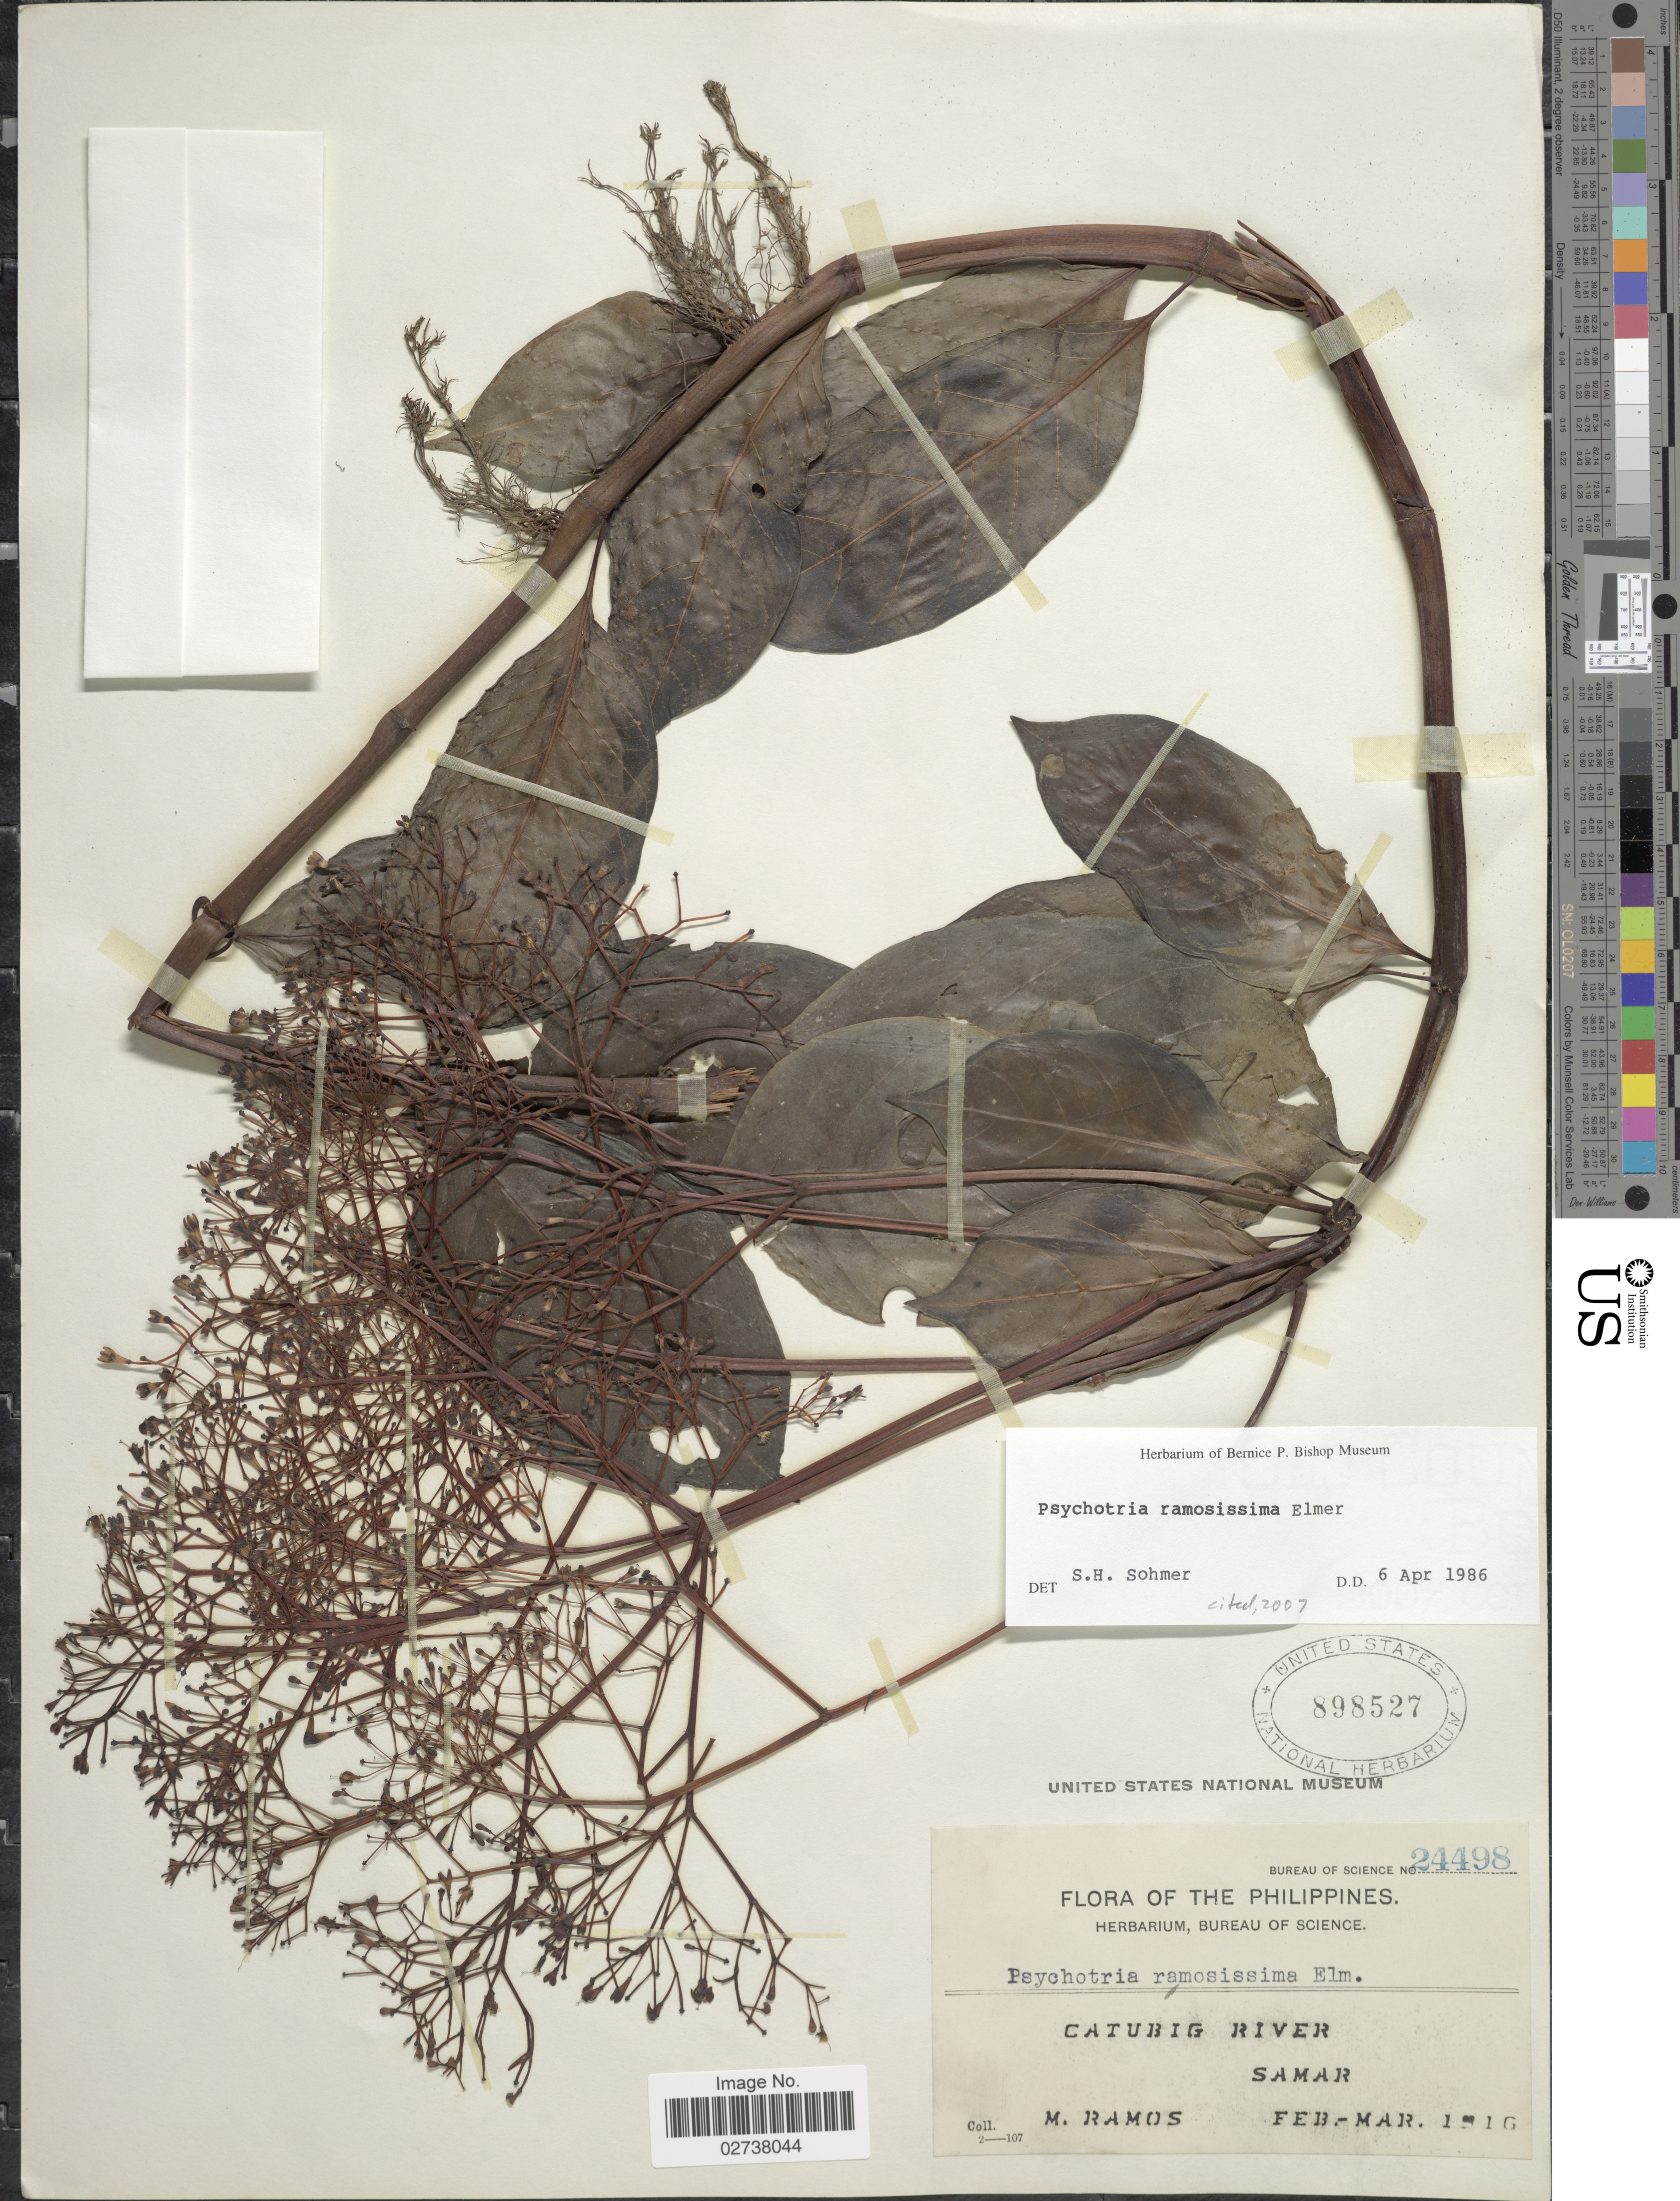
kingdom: Plantae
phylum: Tracheophyta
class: Magnoliopsida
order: Gentianales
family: Rubiaceae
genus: Psychotria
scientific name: Psychotria ramosissima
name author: Elmer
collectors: M. Ramos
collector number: Bureau of Science 24498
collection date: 1916-02/1916-03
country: Philippines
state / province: Eastern Visayas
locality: Catubig River, Samar.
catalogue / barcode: US 898527